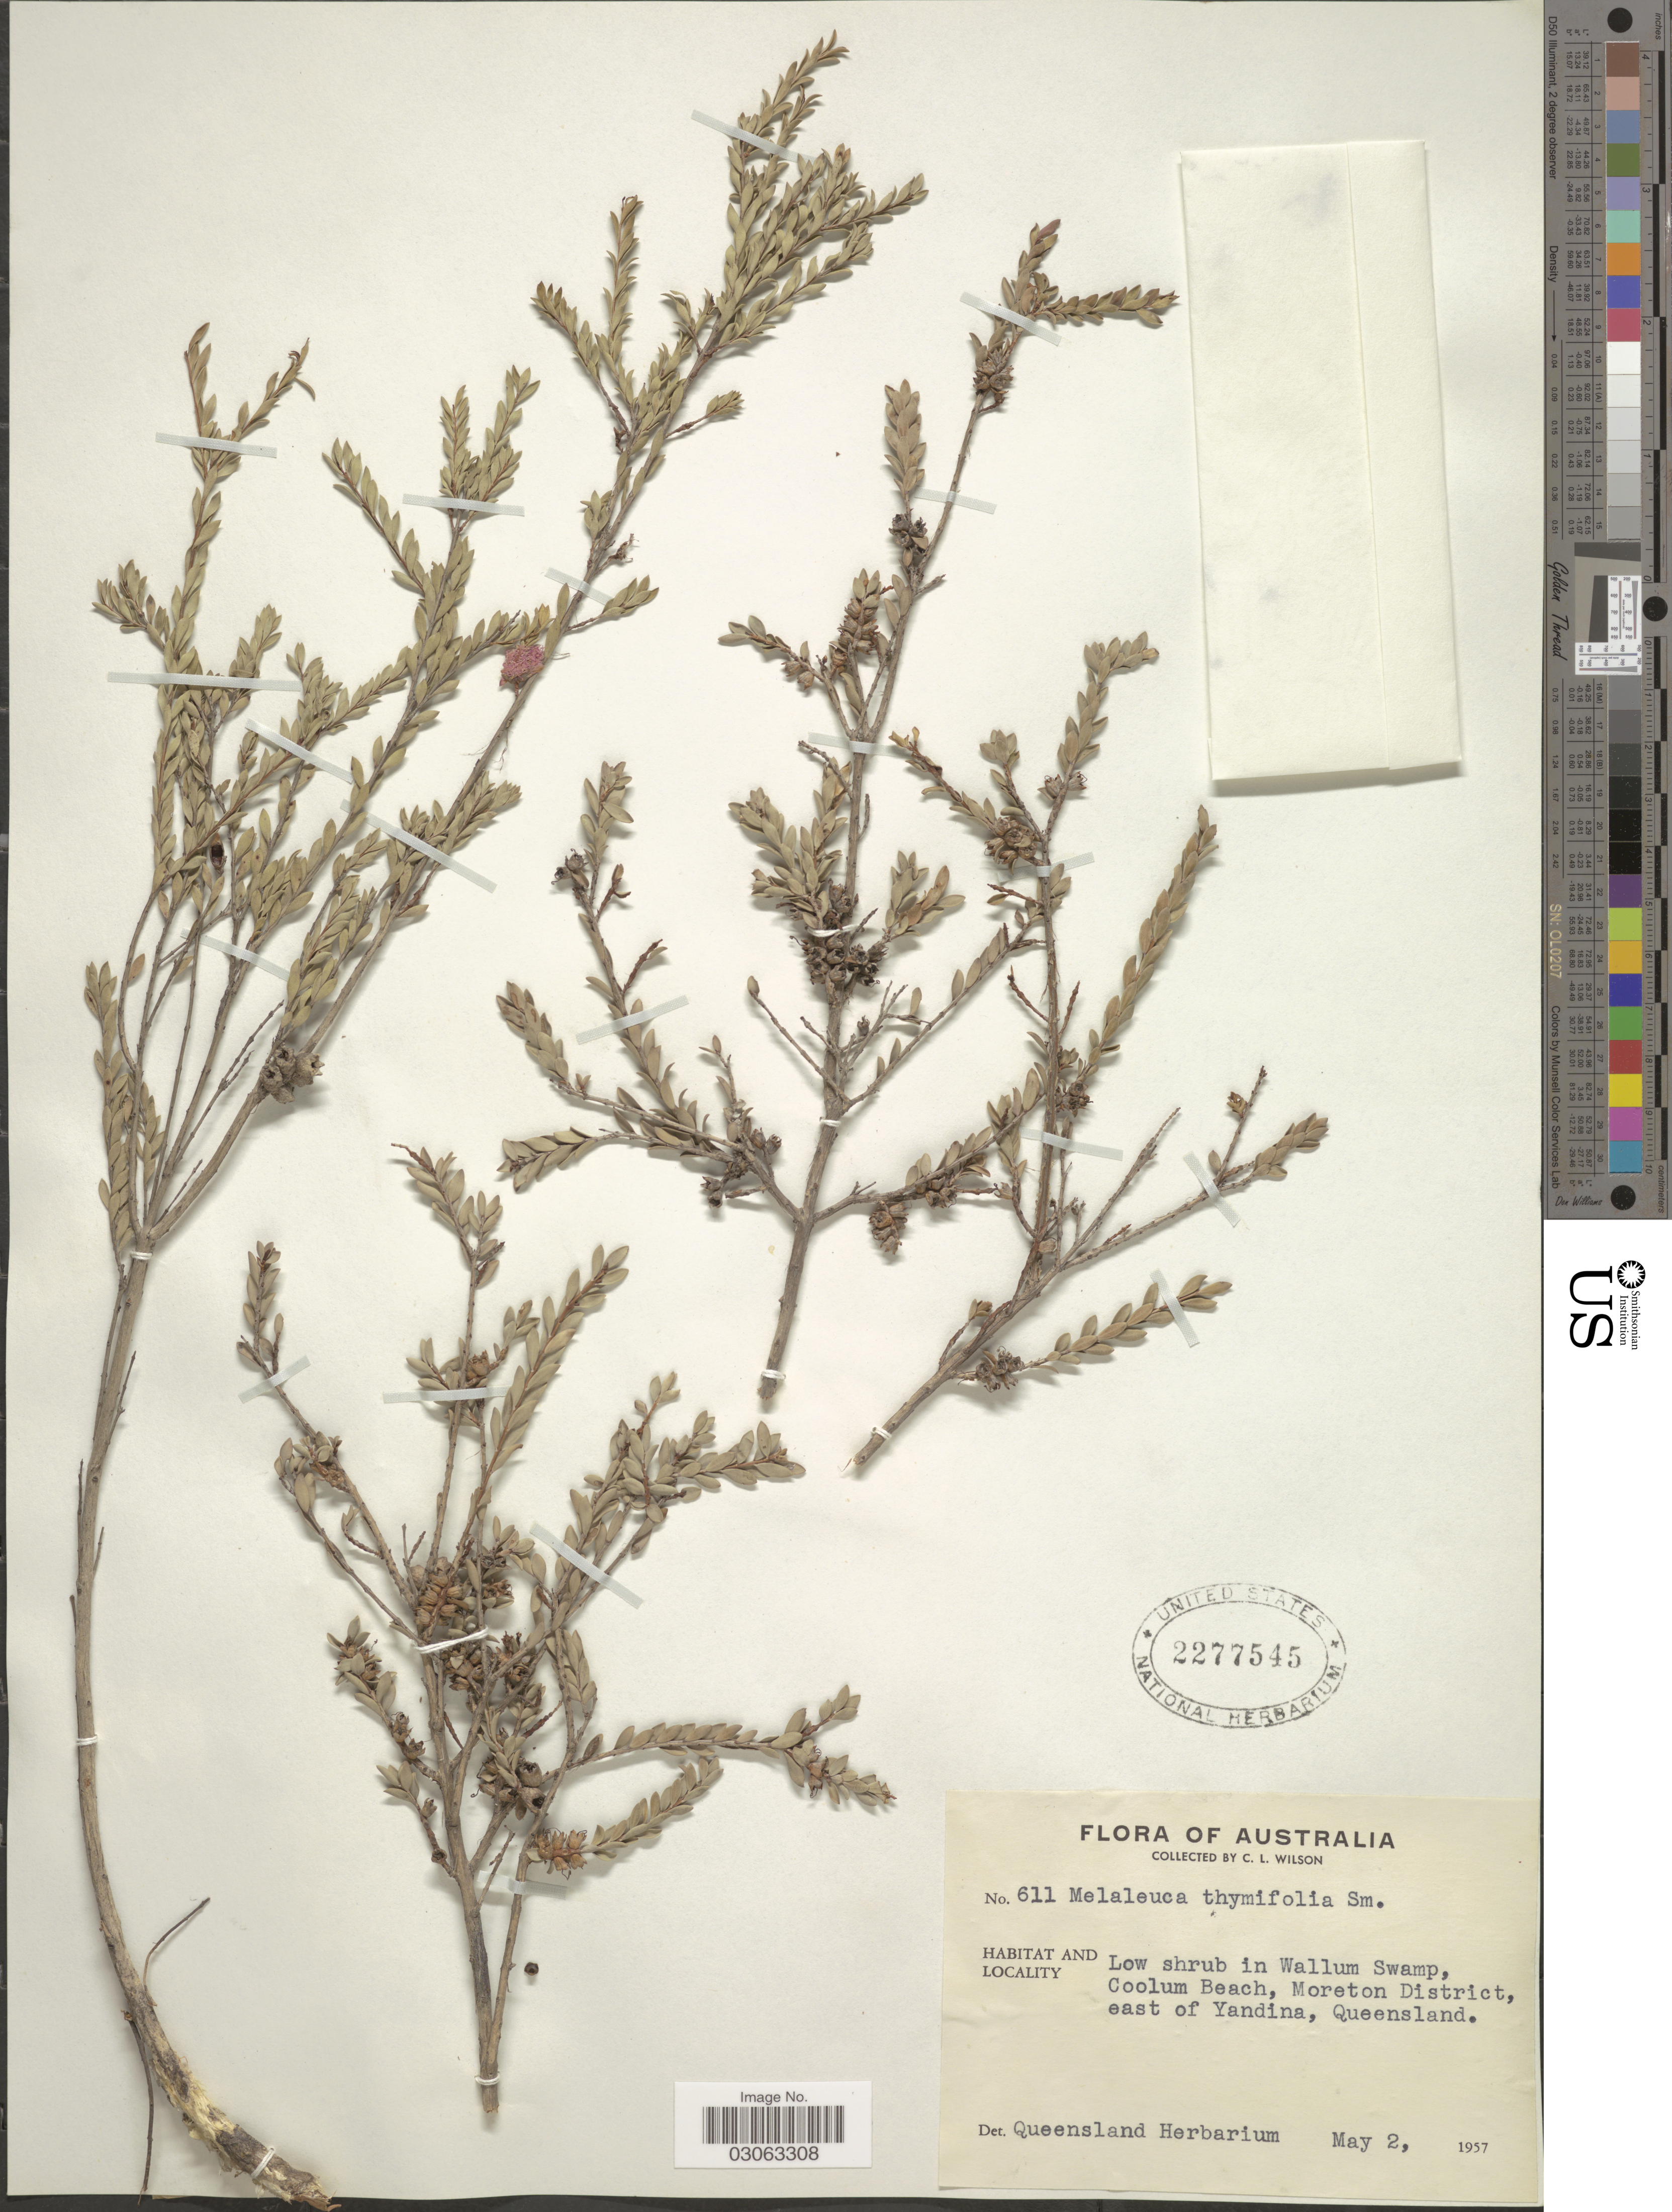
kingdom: Plantae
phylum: Tracheophyta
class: Magnoliopsida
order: Myrtales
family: Myrtaceae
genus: Melaleuca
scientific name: Melaleuca thymifolia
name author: L.S. Sm.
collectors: C. L. Wilson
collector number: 611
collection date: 1957-05-02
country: Australia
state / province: Queensland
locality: Low shrub in Wallum Swamp, Coolum Beach, Moreton District, east of Yandina.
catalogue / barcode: US 2277545